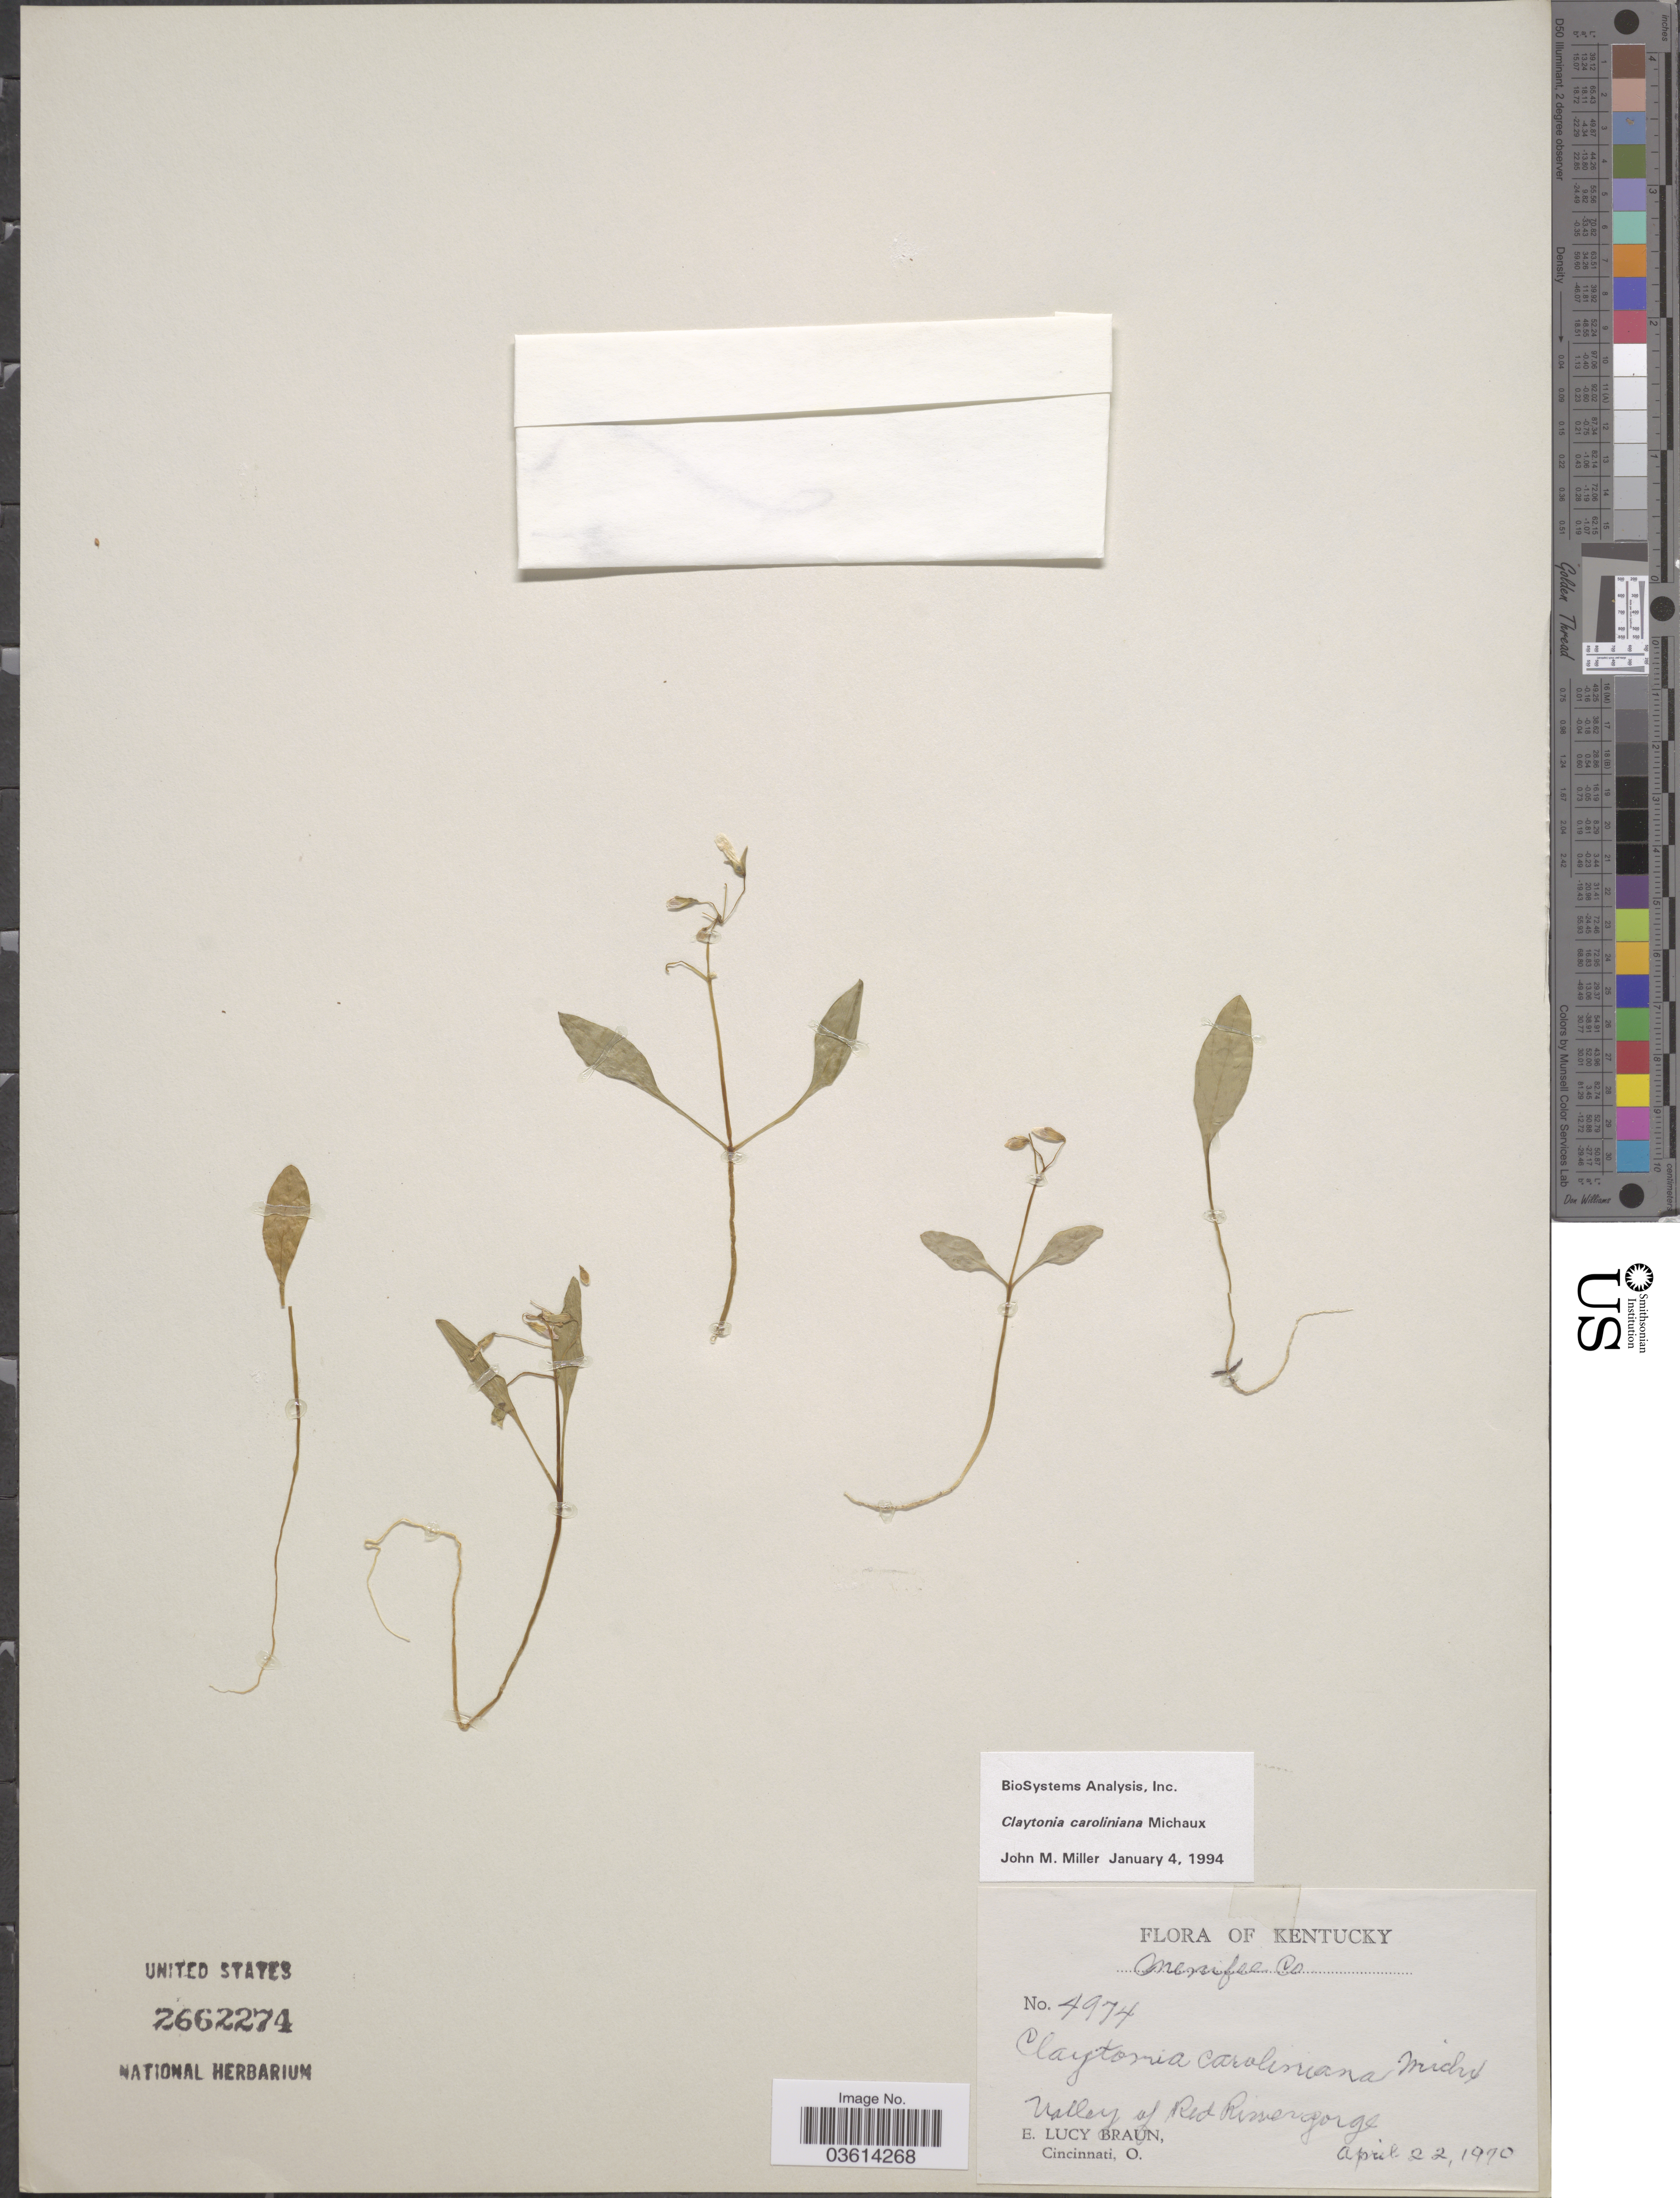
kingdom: Plantae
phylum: Tracheophyta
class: Magnoliopsida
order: Caryophyllales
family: Montiaceae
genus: Claytonia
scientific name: Claytonia caroliniana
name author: Michx.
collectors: E. L. Braun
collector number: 4974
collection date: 1990-04-22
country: United States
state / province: Kentucky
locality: Menifee Co. Valley of Red River gorge.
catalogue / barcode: US 2662274